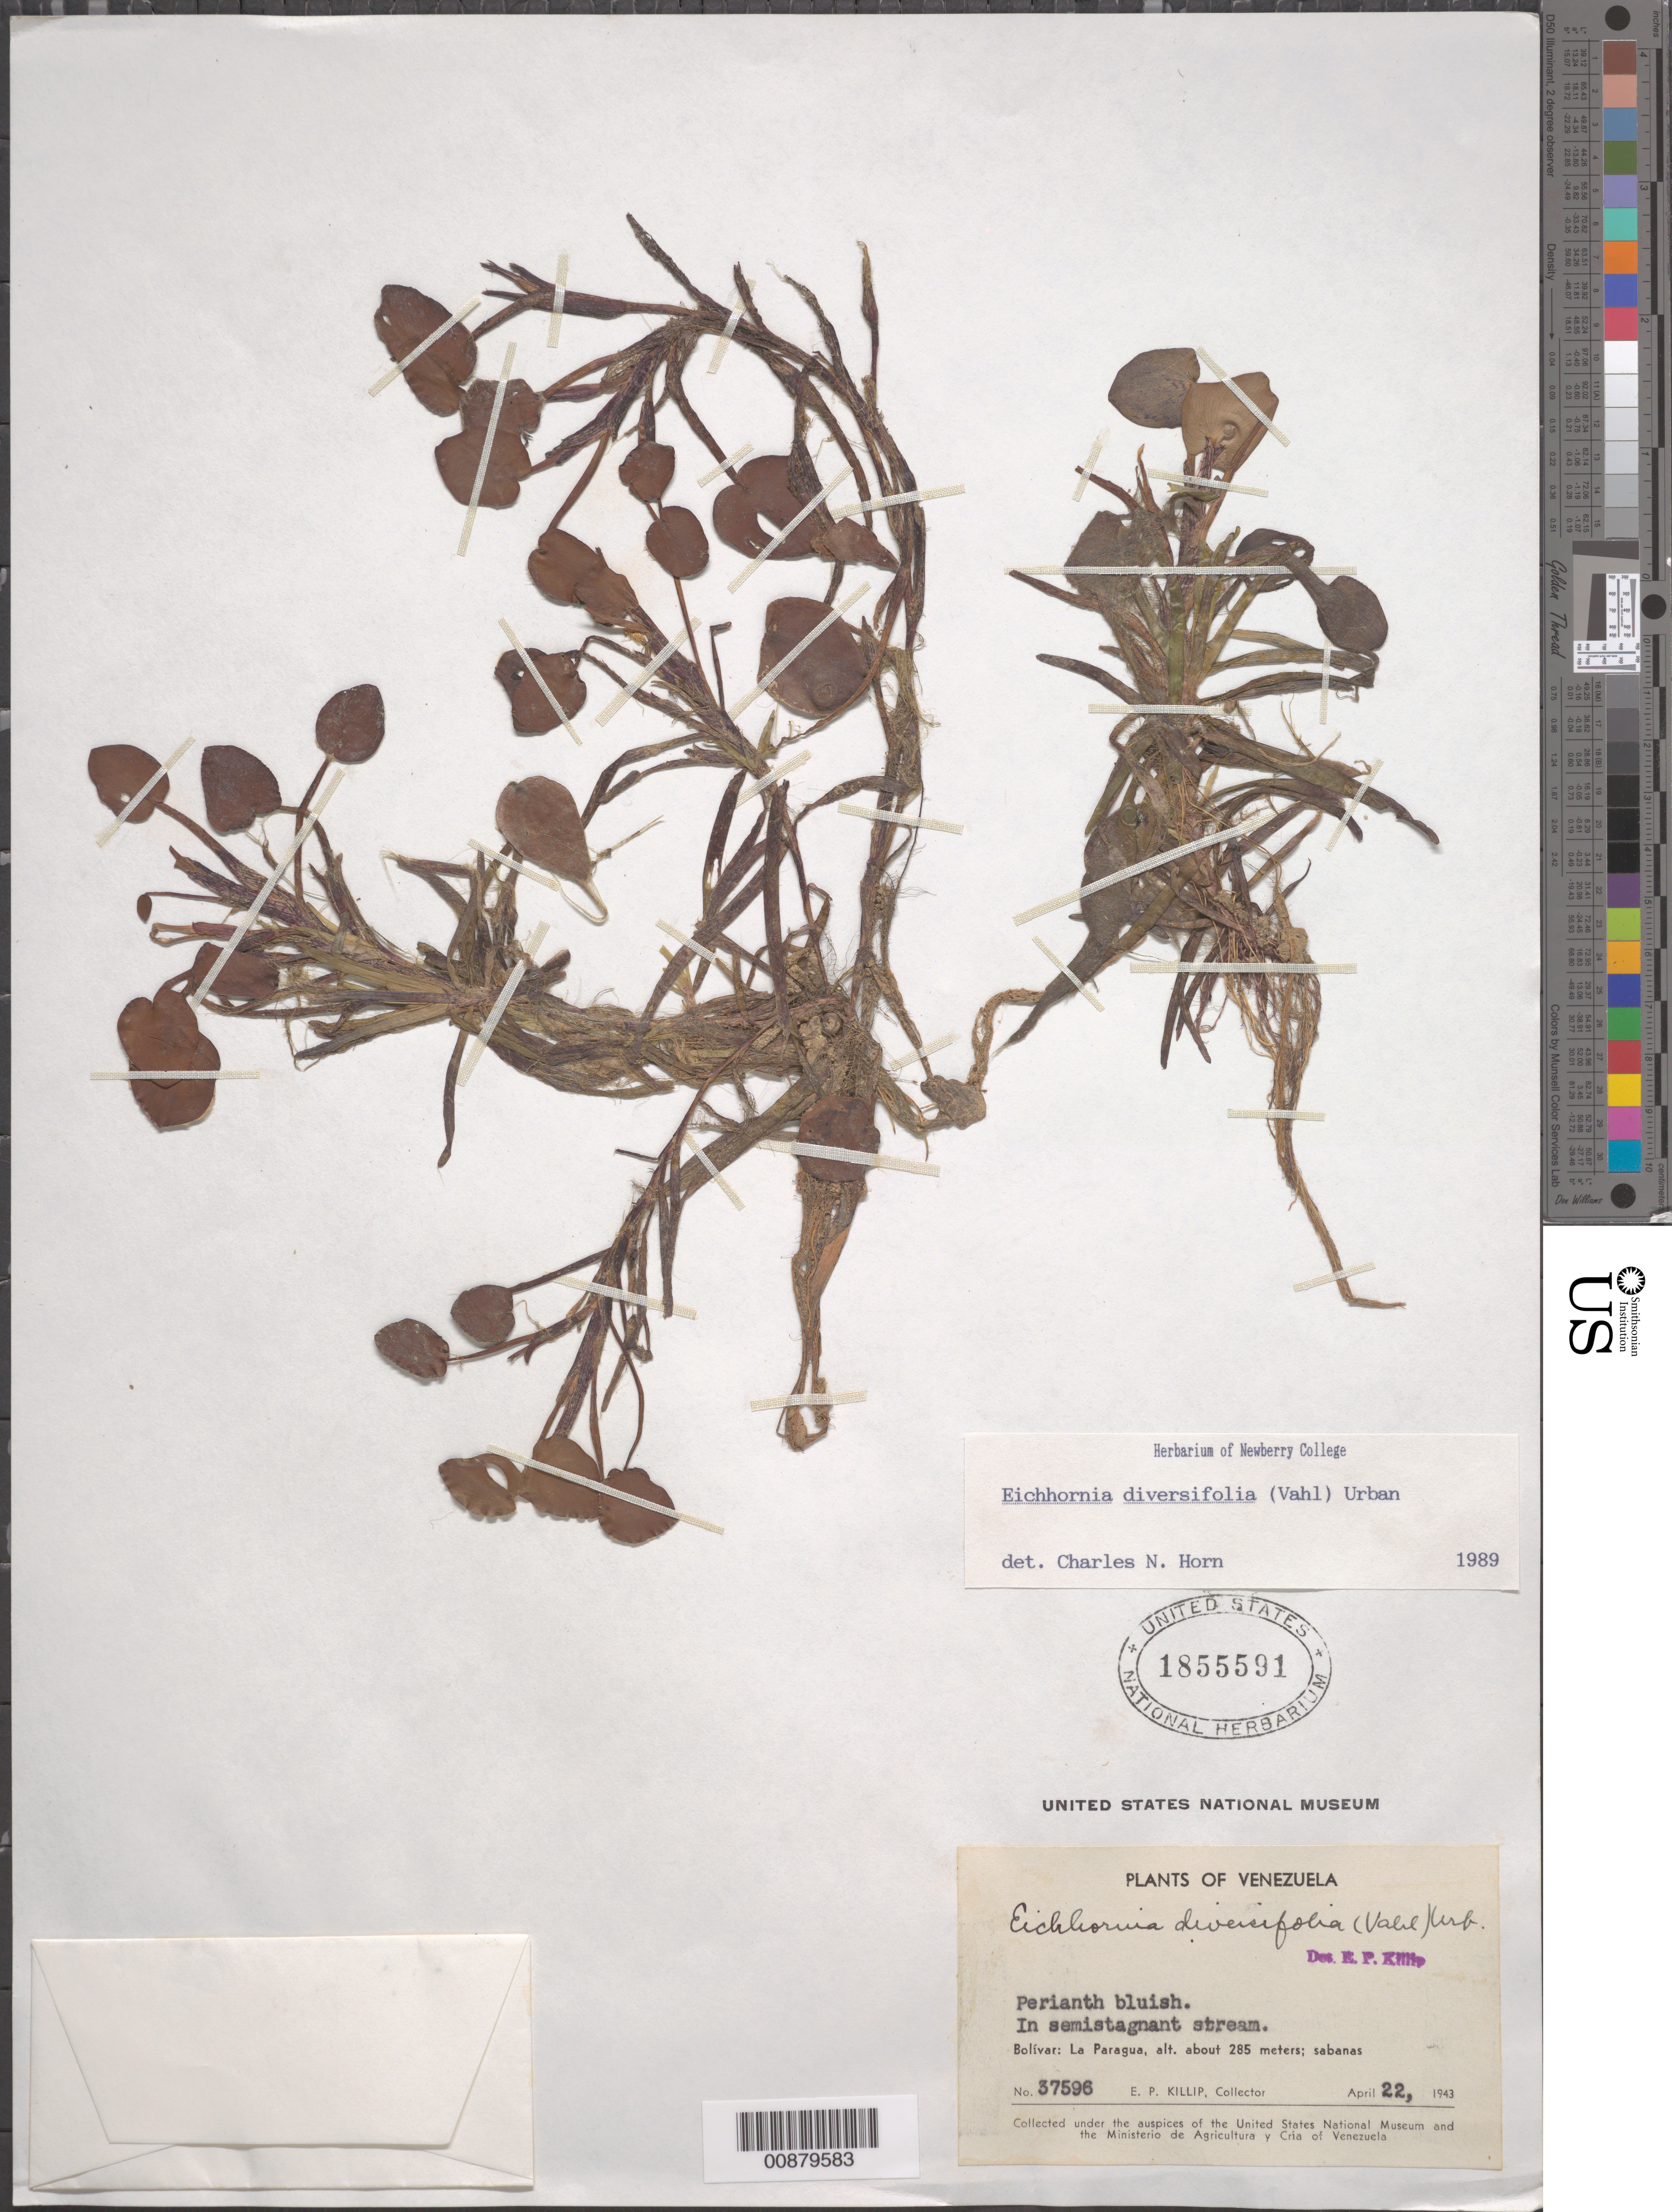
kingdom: Plantae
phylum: Tracheophyta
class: Liliopsida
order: Commelinales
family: Pontederiaceae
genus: Eichhornia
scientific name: Eichhornia diversifolia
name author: (Vahl) Urb.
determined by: Horn, Charles N.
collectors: E. P. Killip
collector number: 37596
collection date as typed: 22-Apr-43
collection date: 1943-04-22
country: Venezuela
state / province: Bolívar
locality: La Paragua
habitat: Semistagnant stream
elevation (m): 285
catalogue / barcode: US 1855591